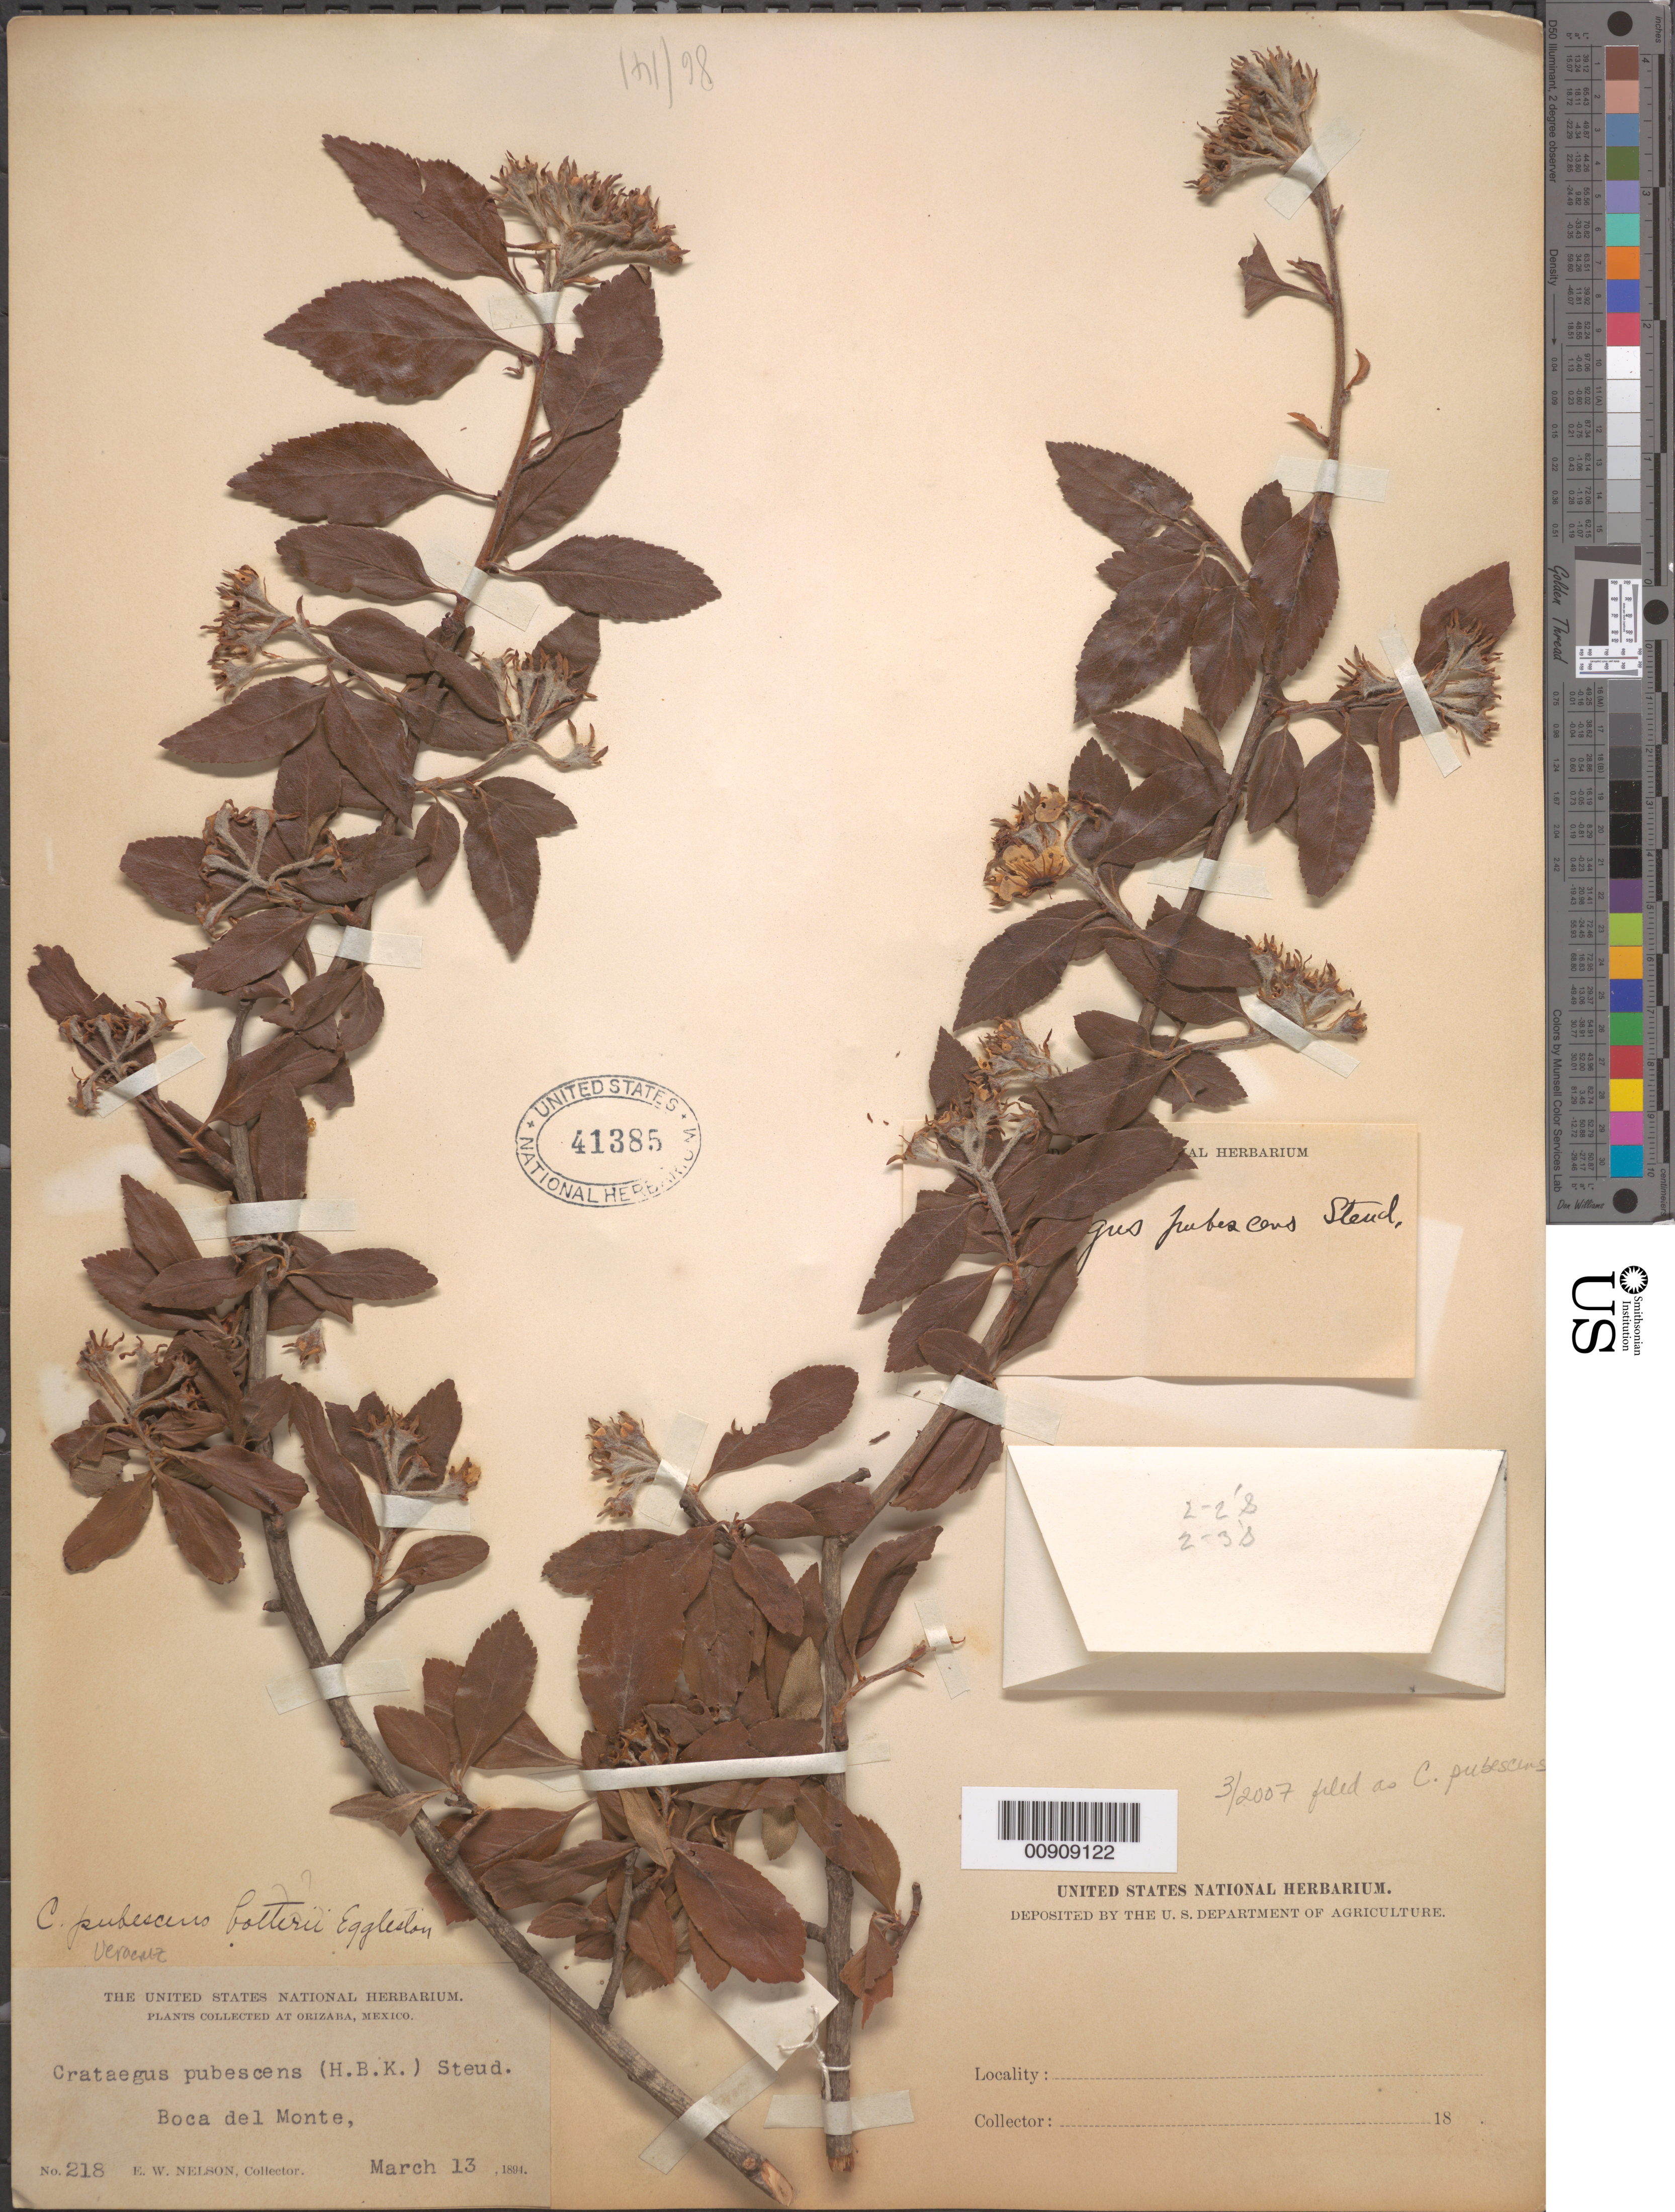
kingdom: Plantae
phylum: Tracheophyta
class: Magnoliopsida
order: Rosales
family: Rosaceae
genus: Crataegus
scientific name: Crataegus pubescens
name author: (C. Presl) C. Presl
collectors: E. W. Nelson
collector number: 218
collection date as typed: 13 Mar 1894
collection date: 1894-03-13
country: Mexico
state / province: Veracruz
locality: Boca del Monte, Orizaba.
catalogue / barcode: US 41385